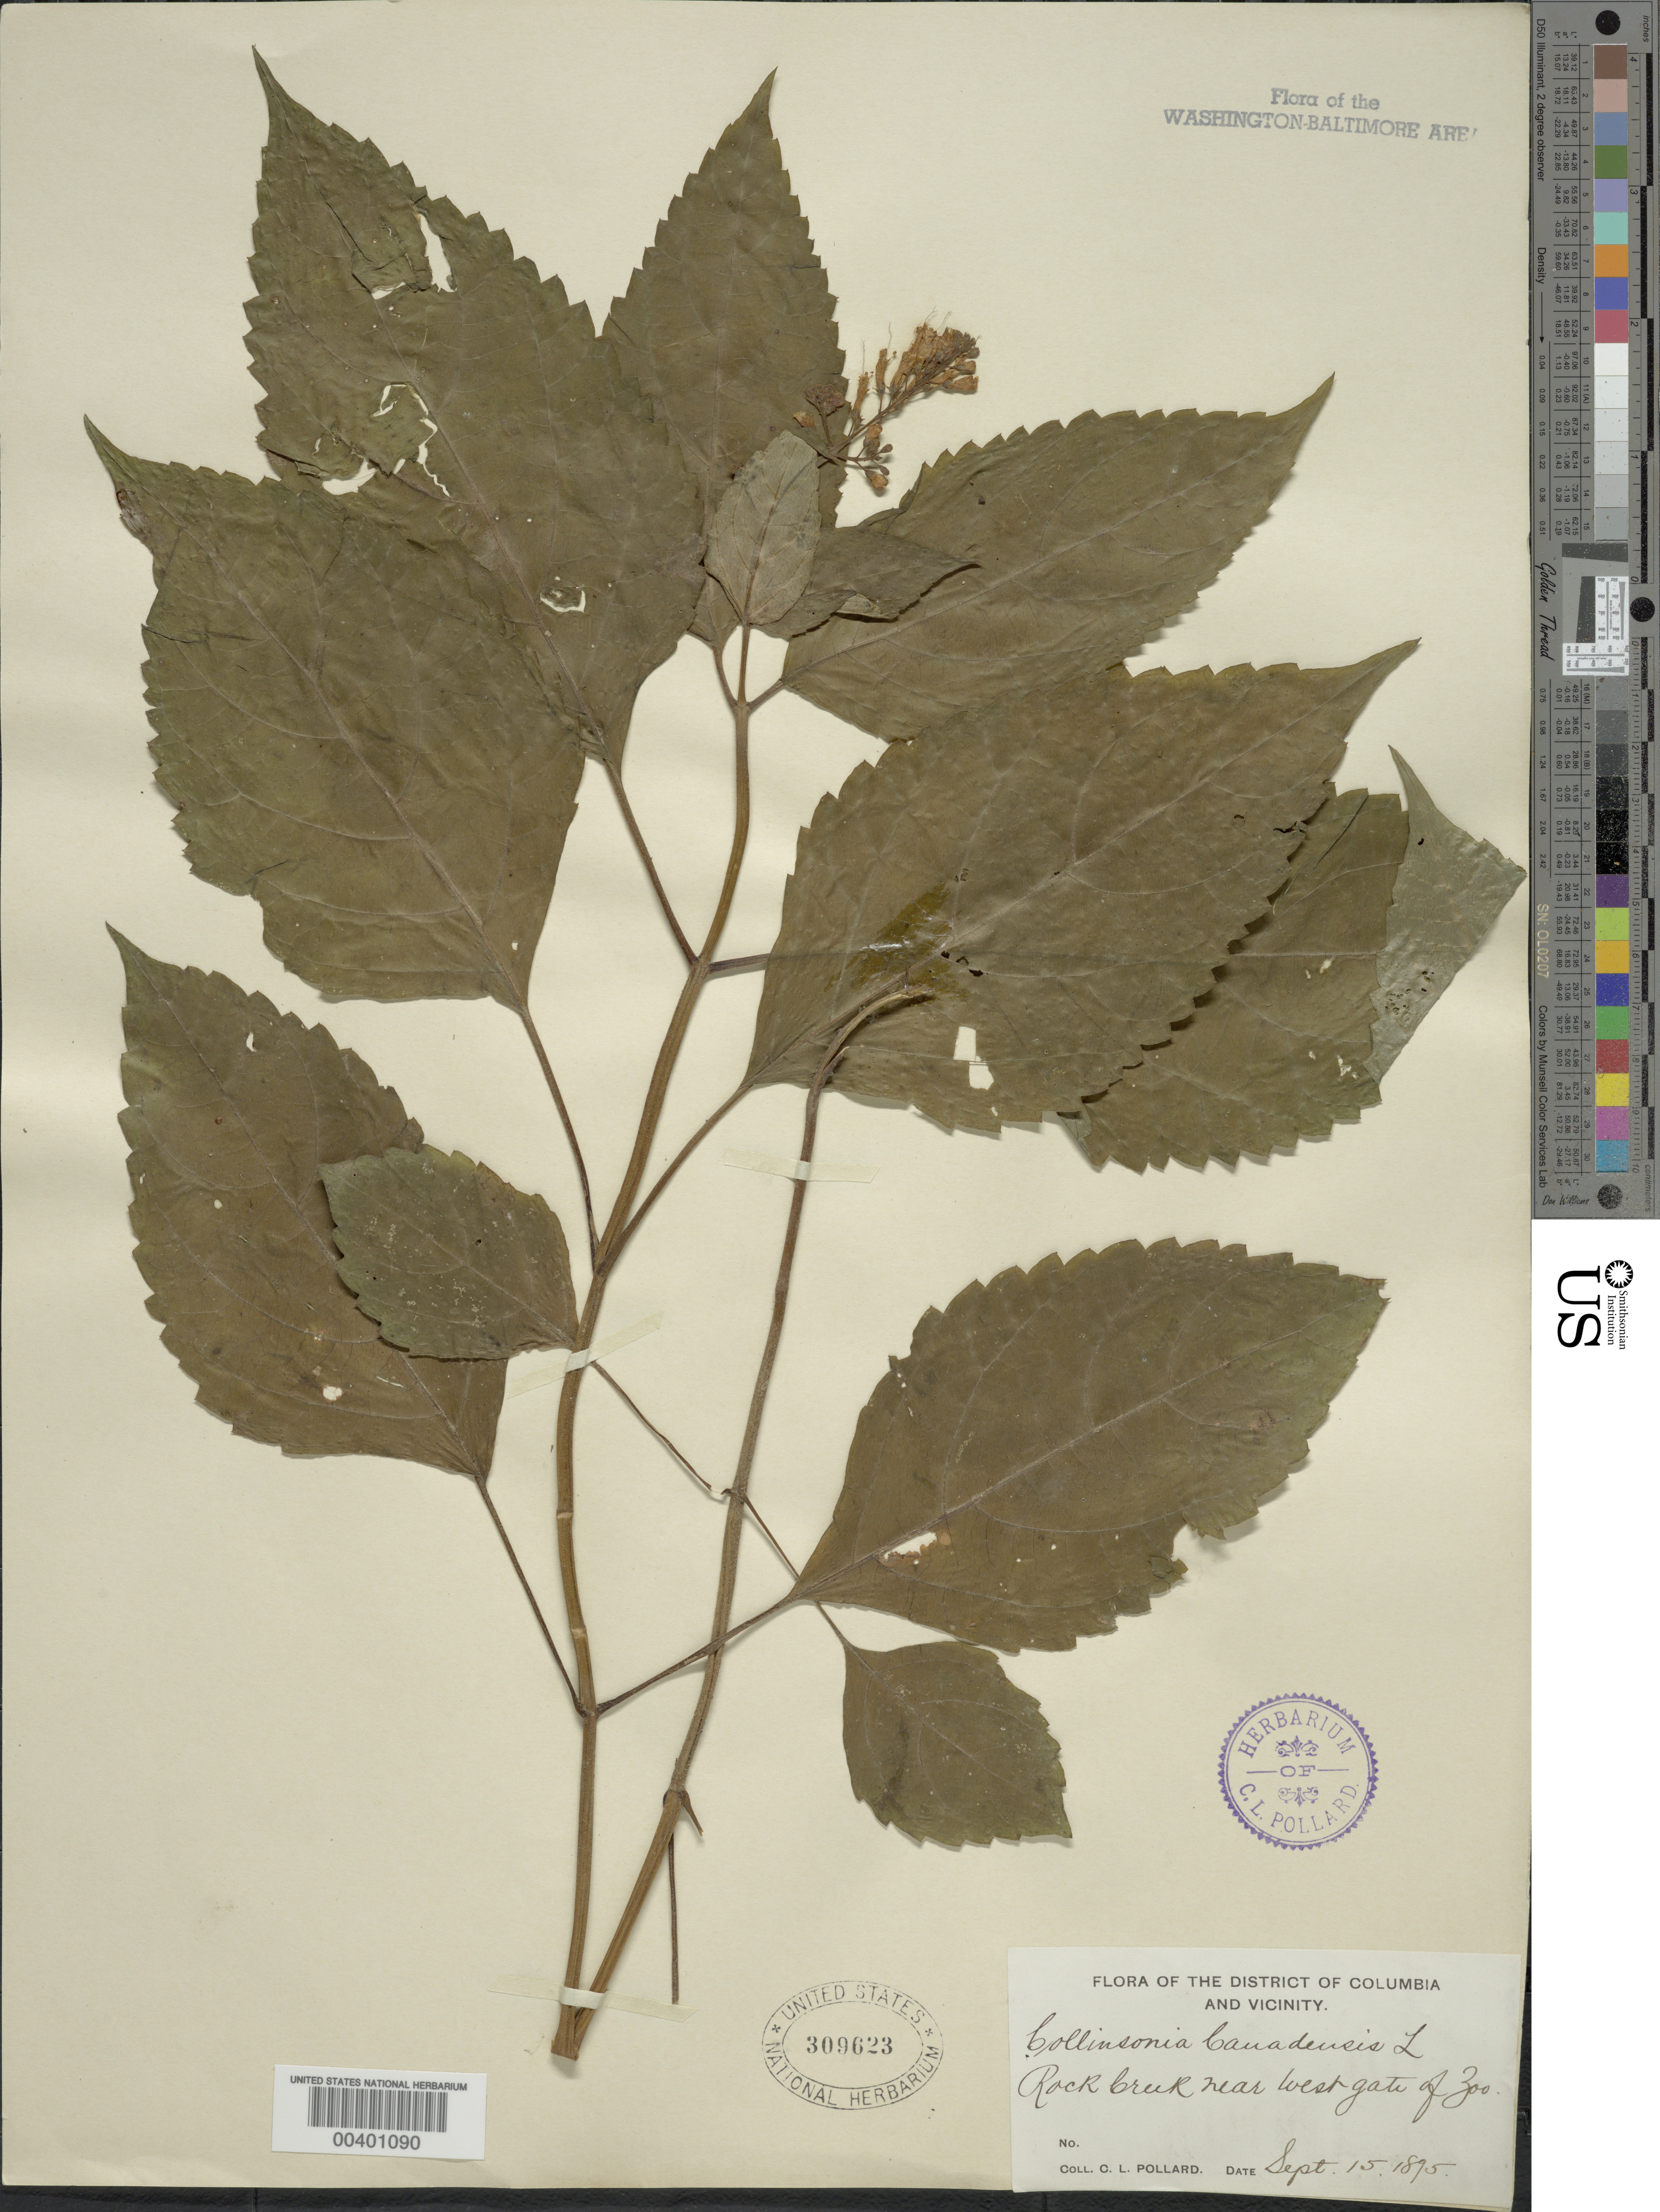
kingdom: Plantae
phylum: Tracheophyta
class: Magnoliopsida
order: Lamiales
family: Lamiaceae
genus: Collinsonia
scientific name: Collinsonia canadensis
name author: L.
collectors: C. L. Pollard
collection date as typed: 15 Sep 1895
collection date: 1895-09-15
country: United States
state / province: District of Columbia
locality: Rock Creek near west gate of Zoo Rock Creek Park and vicinity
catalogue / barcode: US 309623